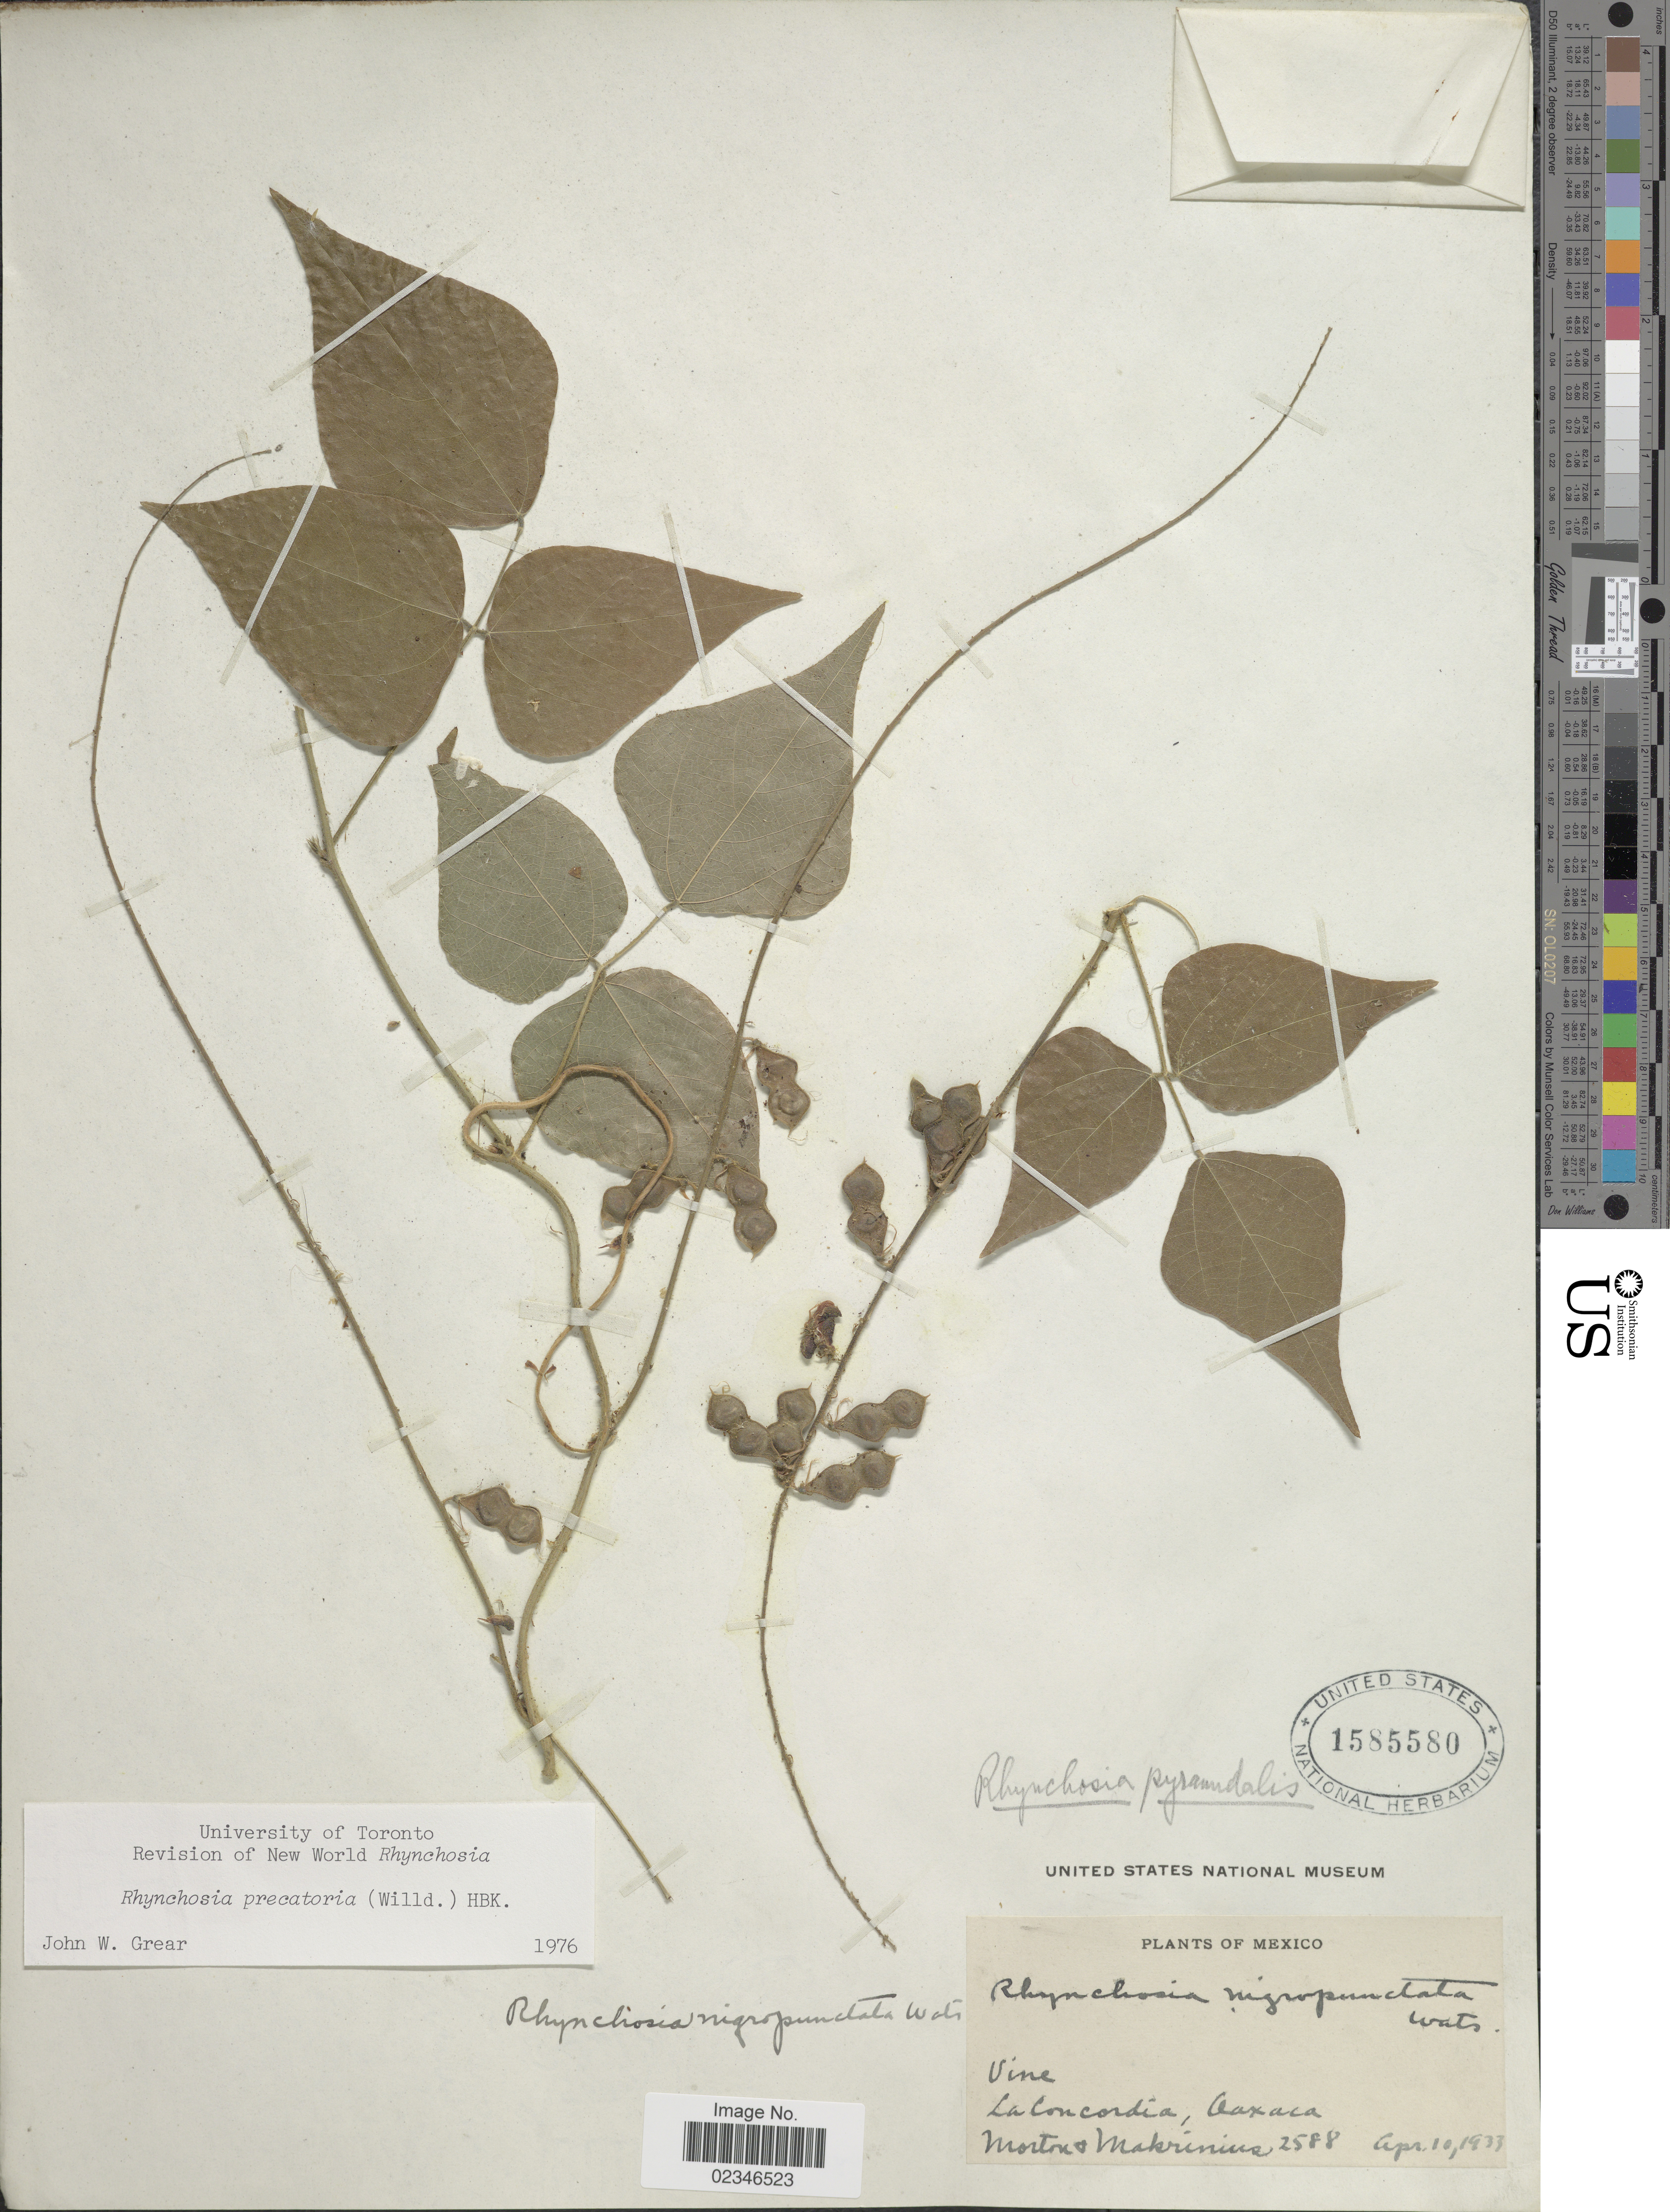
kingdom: Plantae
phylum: Tracheophyta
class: Magnoliopsida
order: Fabales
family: Fabaceae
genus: Rhynchosia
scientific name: Rhynchosia precatoria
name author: (Willd.) DC.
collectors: Morton, -- & -. Makrinius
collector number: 2588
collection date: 1933-04-10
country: Mexico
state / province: Oaxaca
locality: La Concordia, Oaxaca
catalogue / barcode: US 1585580